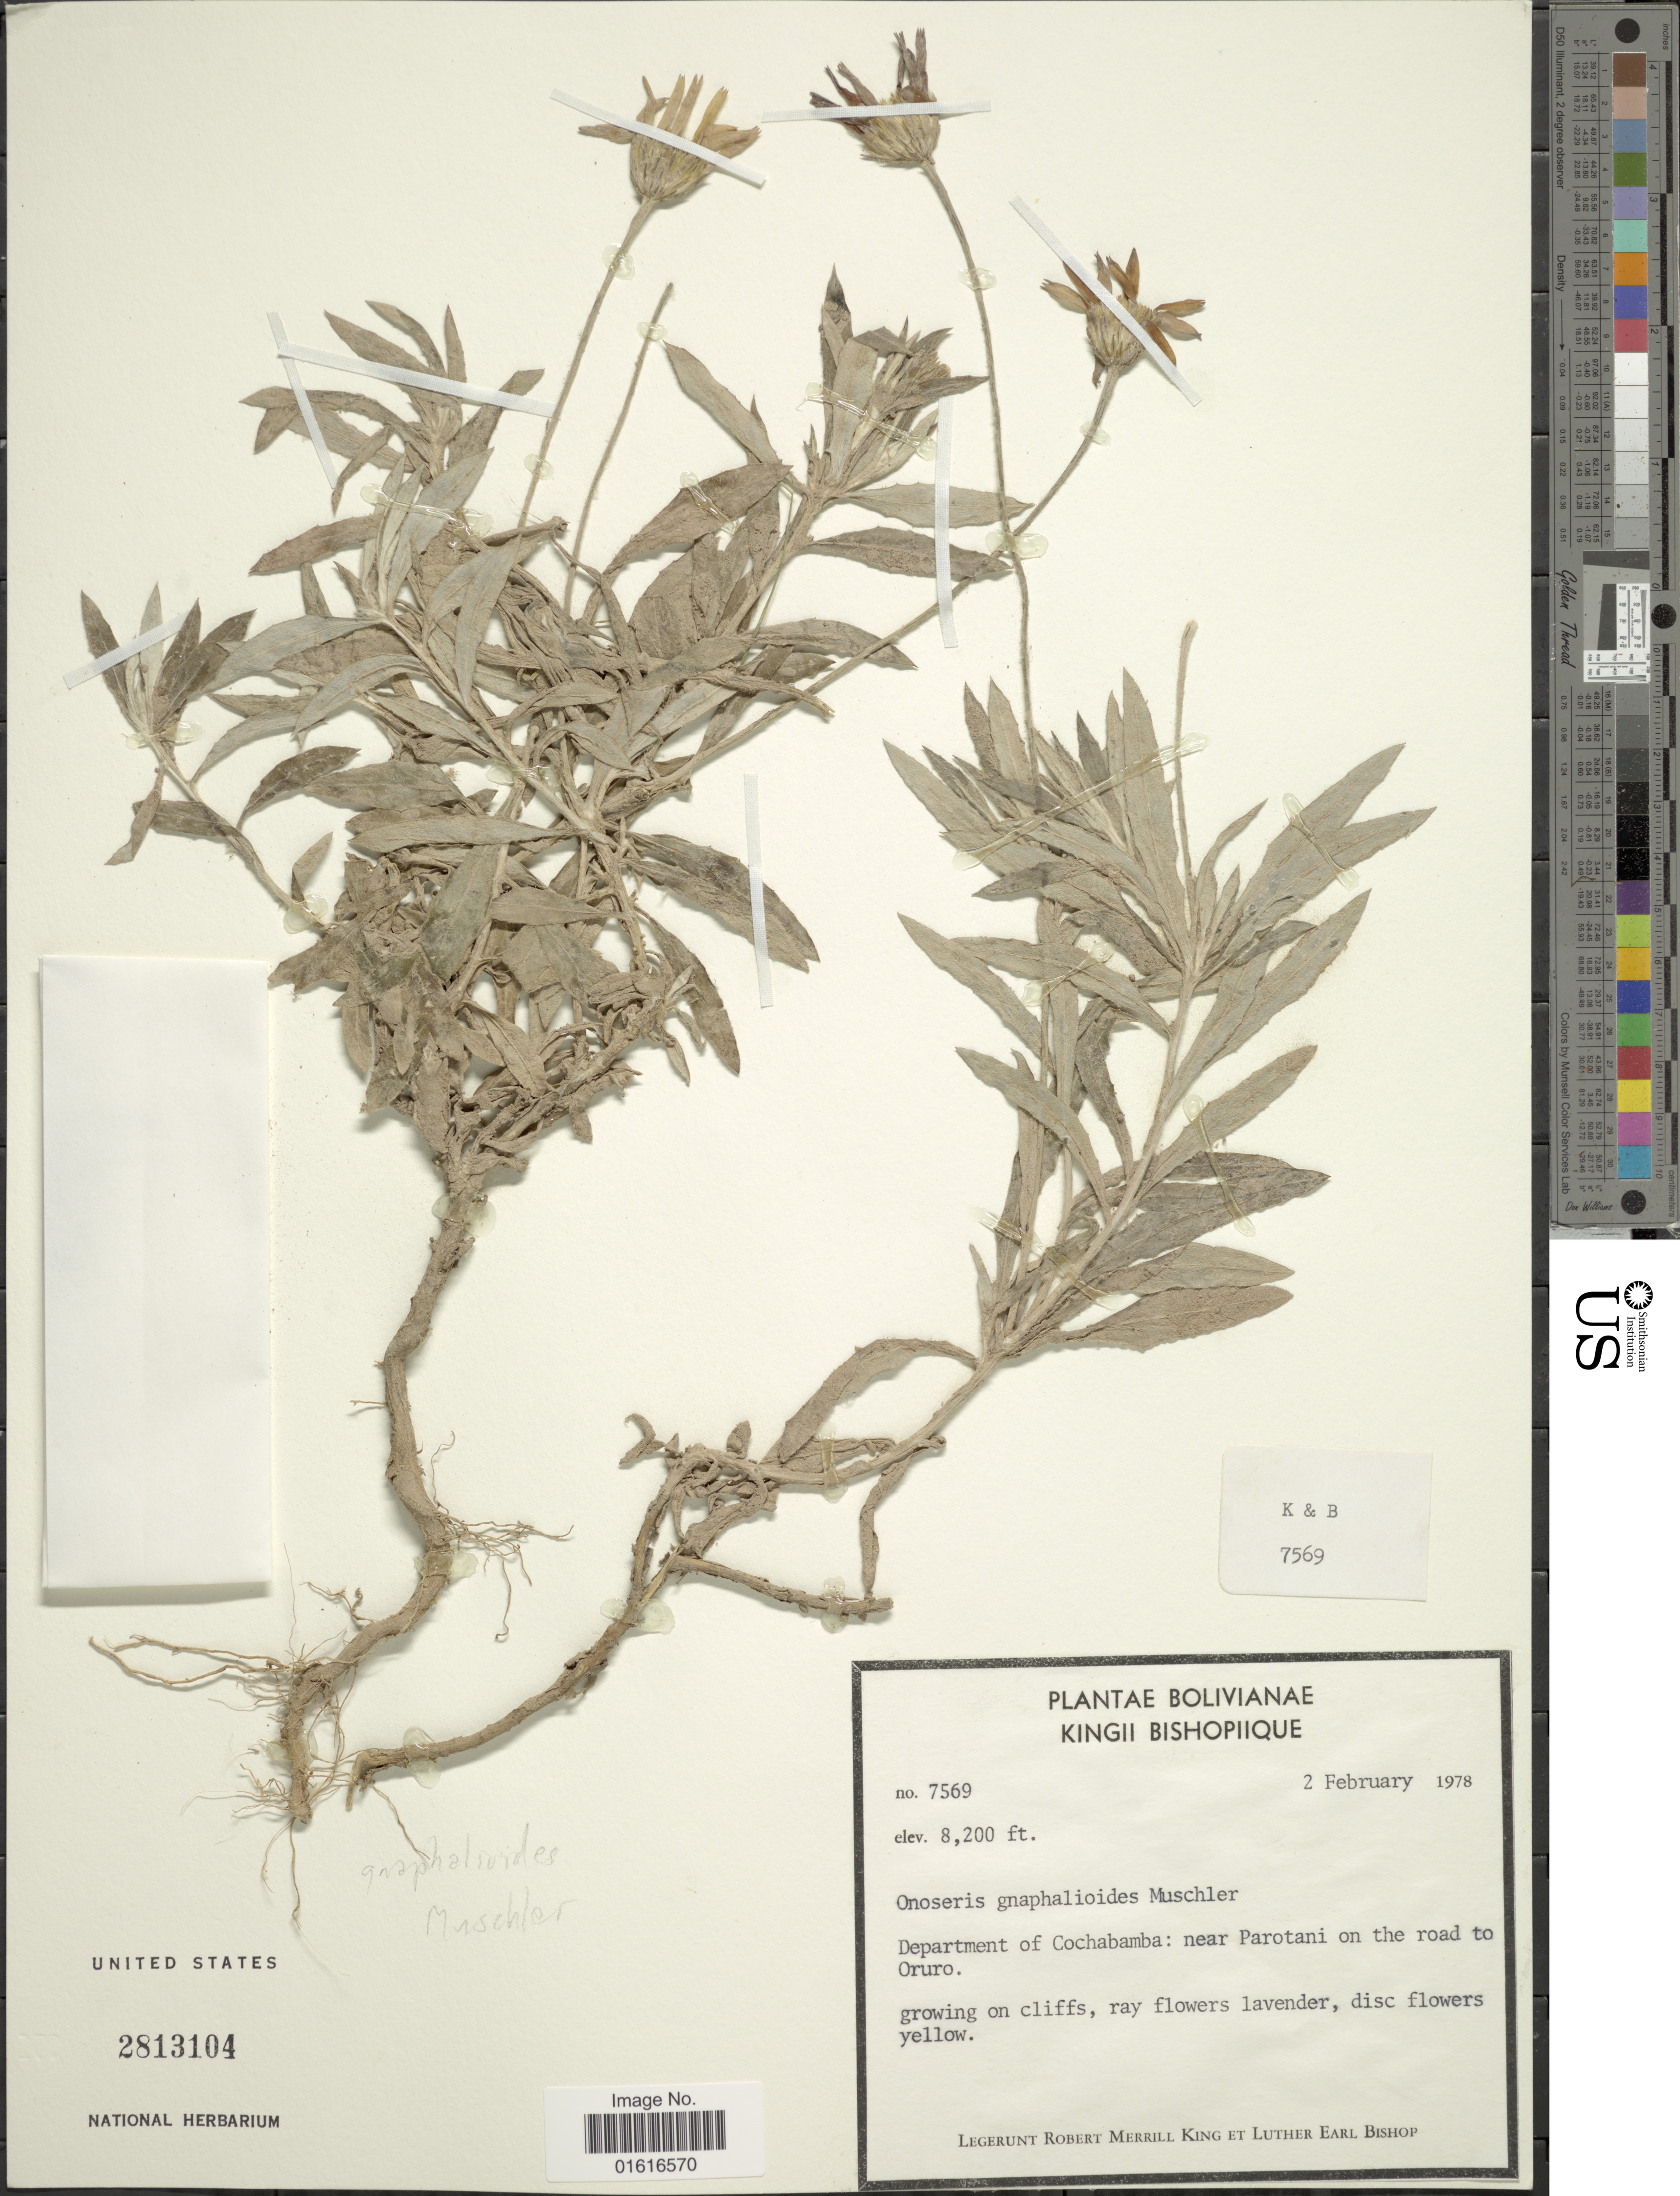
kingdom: Plantae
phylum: Tracheophyta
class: Magnoliopsida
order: Asterales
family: Asteraceae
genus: Onoseris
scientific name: Onoseris gnaphalioides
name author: Muschl.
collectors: R. M. King & L. E. Bishop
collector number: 7569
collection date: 1978-02-02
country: Bolivia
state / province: Cochabamba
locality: Near Parotani on the road to Oruro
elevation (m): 2499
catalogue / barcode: US 2813104